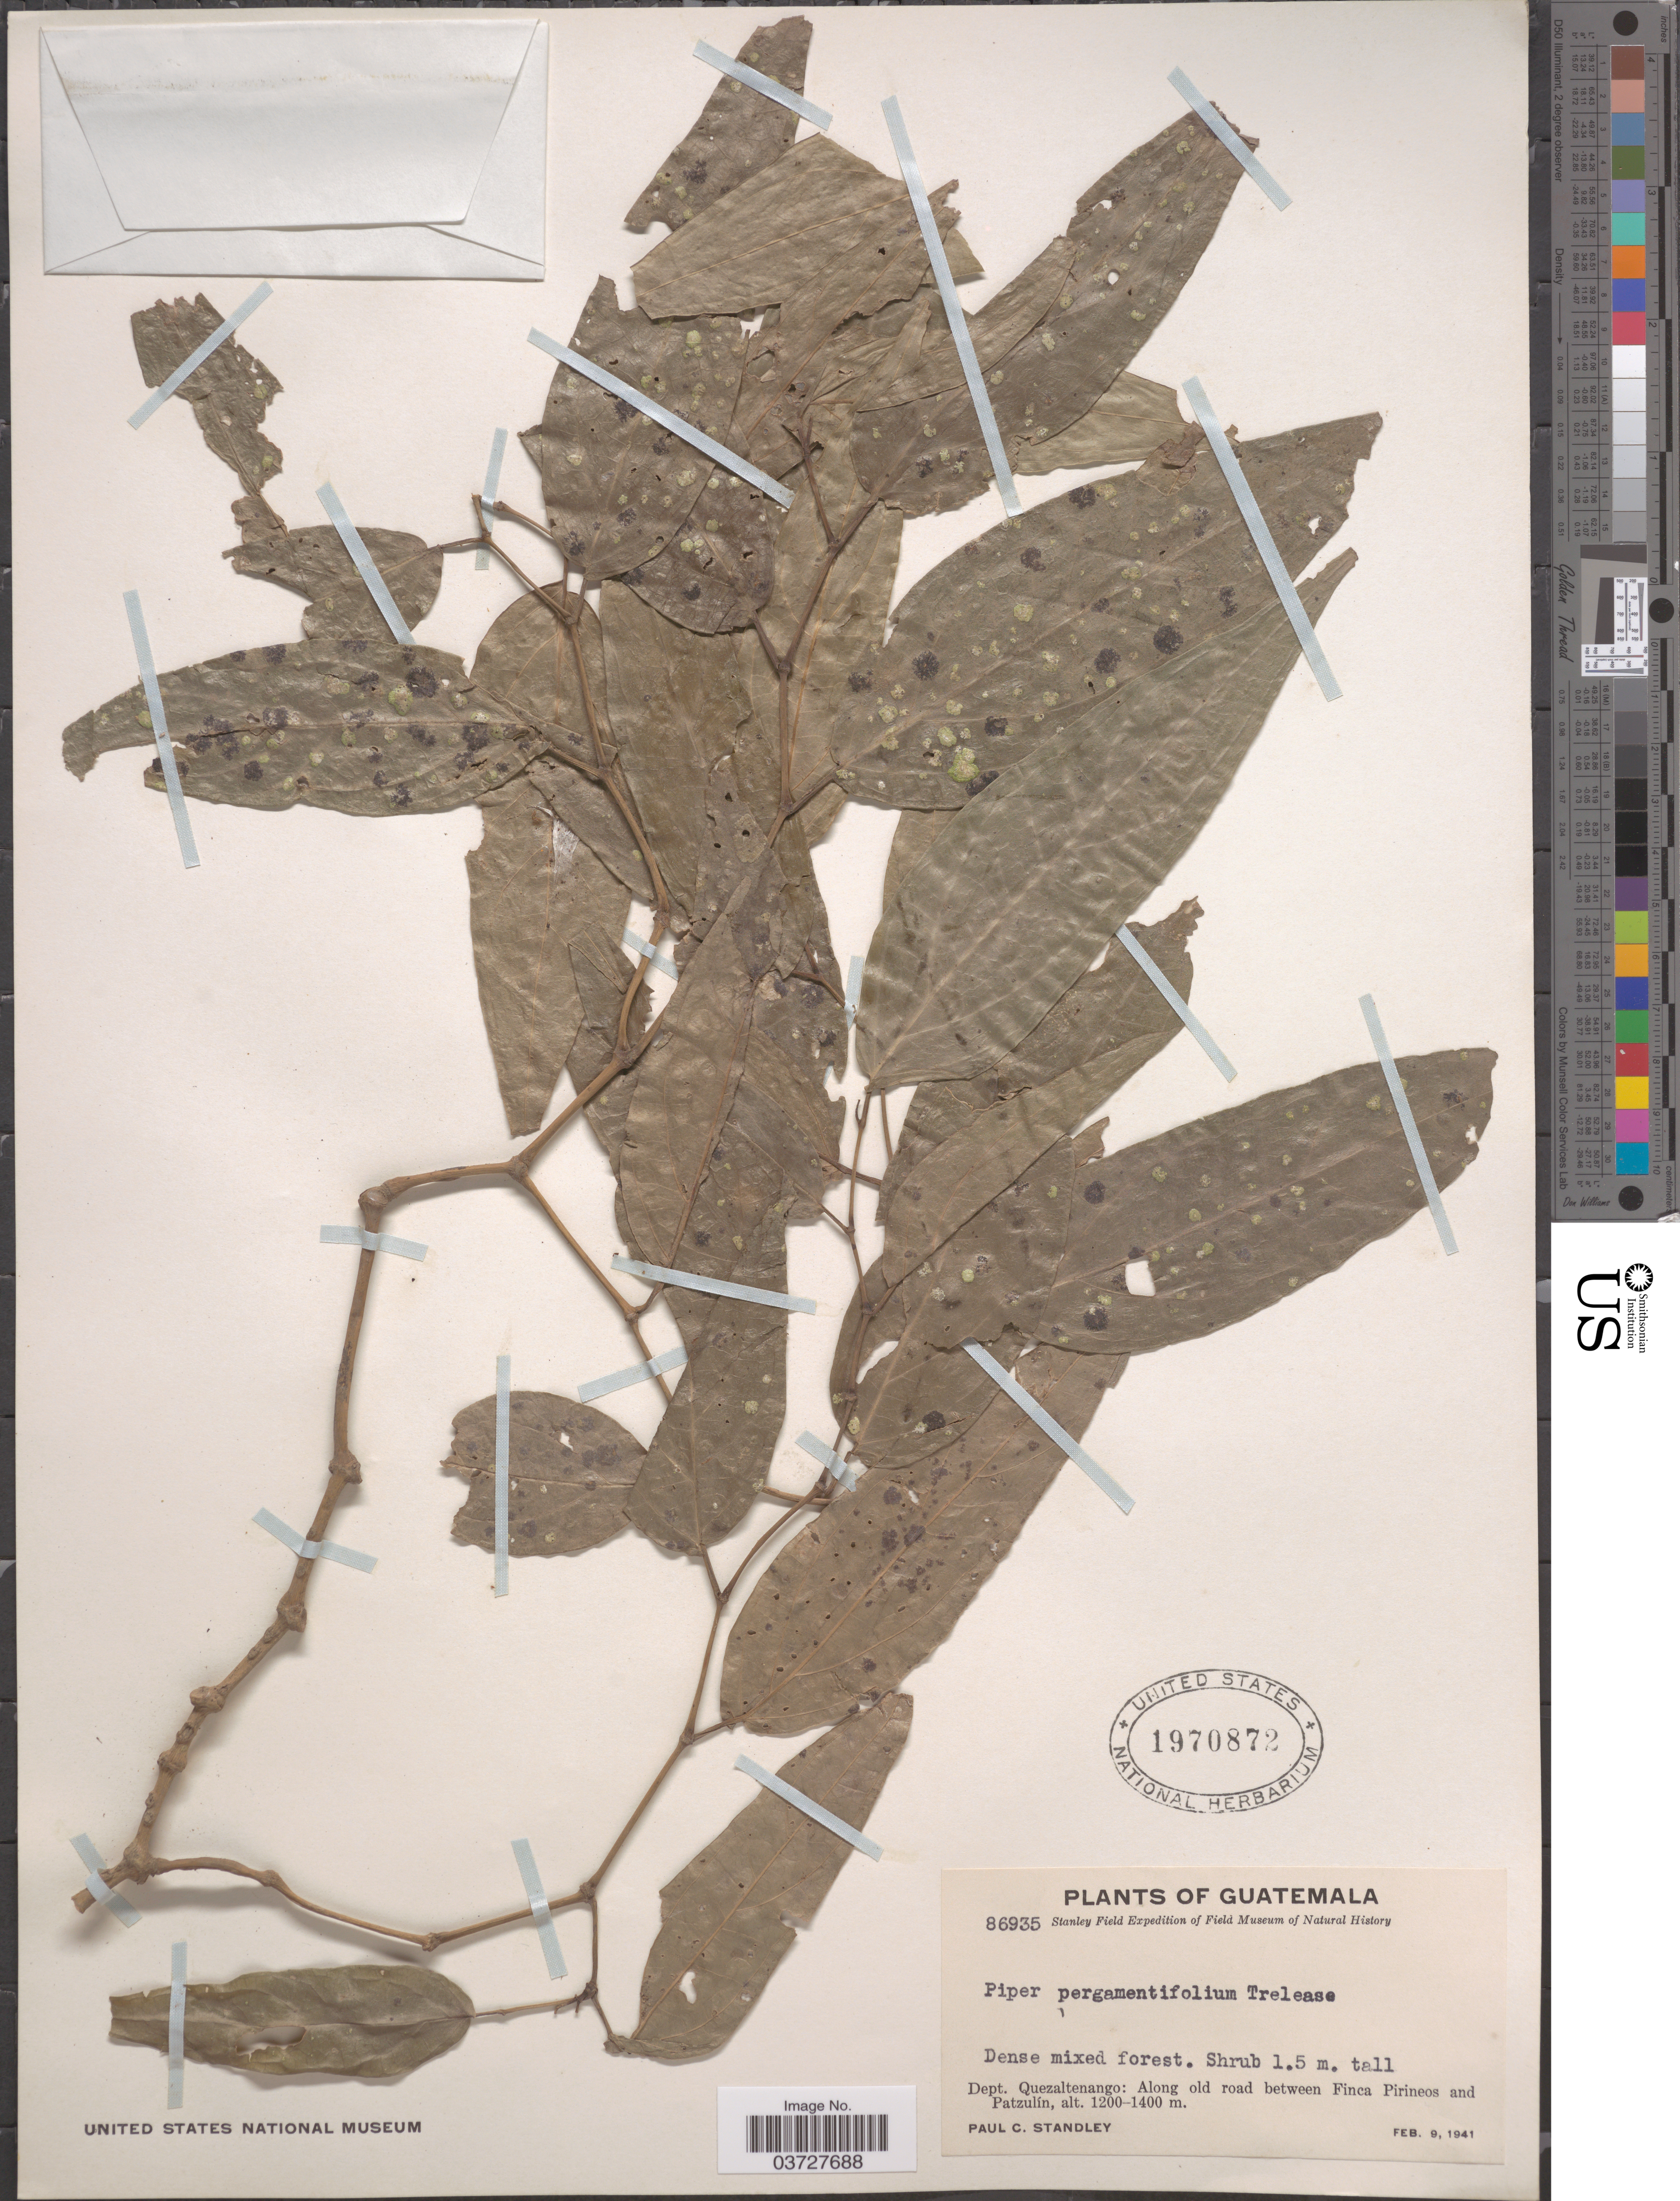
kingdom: Plantae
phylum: Tracheophyta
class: Magnoliopsida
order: Piperales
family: Piperaceae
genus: Piper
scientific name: Piper pergamentifolium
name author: Trel. & Standl.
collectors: P. C. Standley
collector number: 86935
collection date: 1941-02-09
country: Guatemala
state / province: Quetzaltenango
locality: Dept. Quezaltenango: Along old road between Finca Pirineos and Patzulín.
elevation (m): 1200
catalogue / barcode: US 1970872